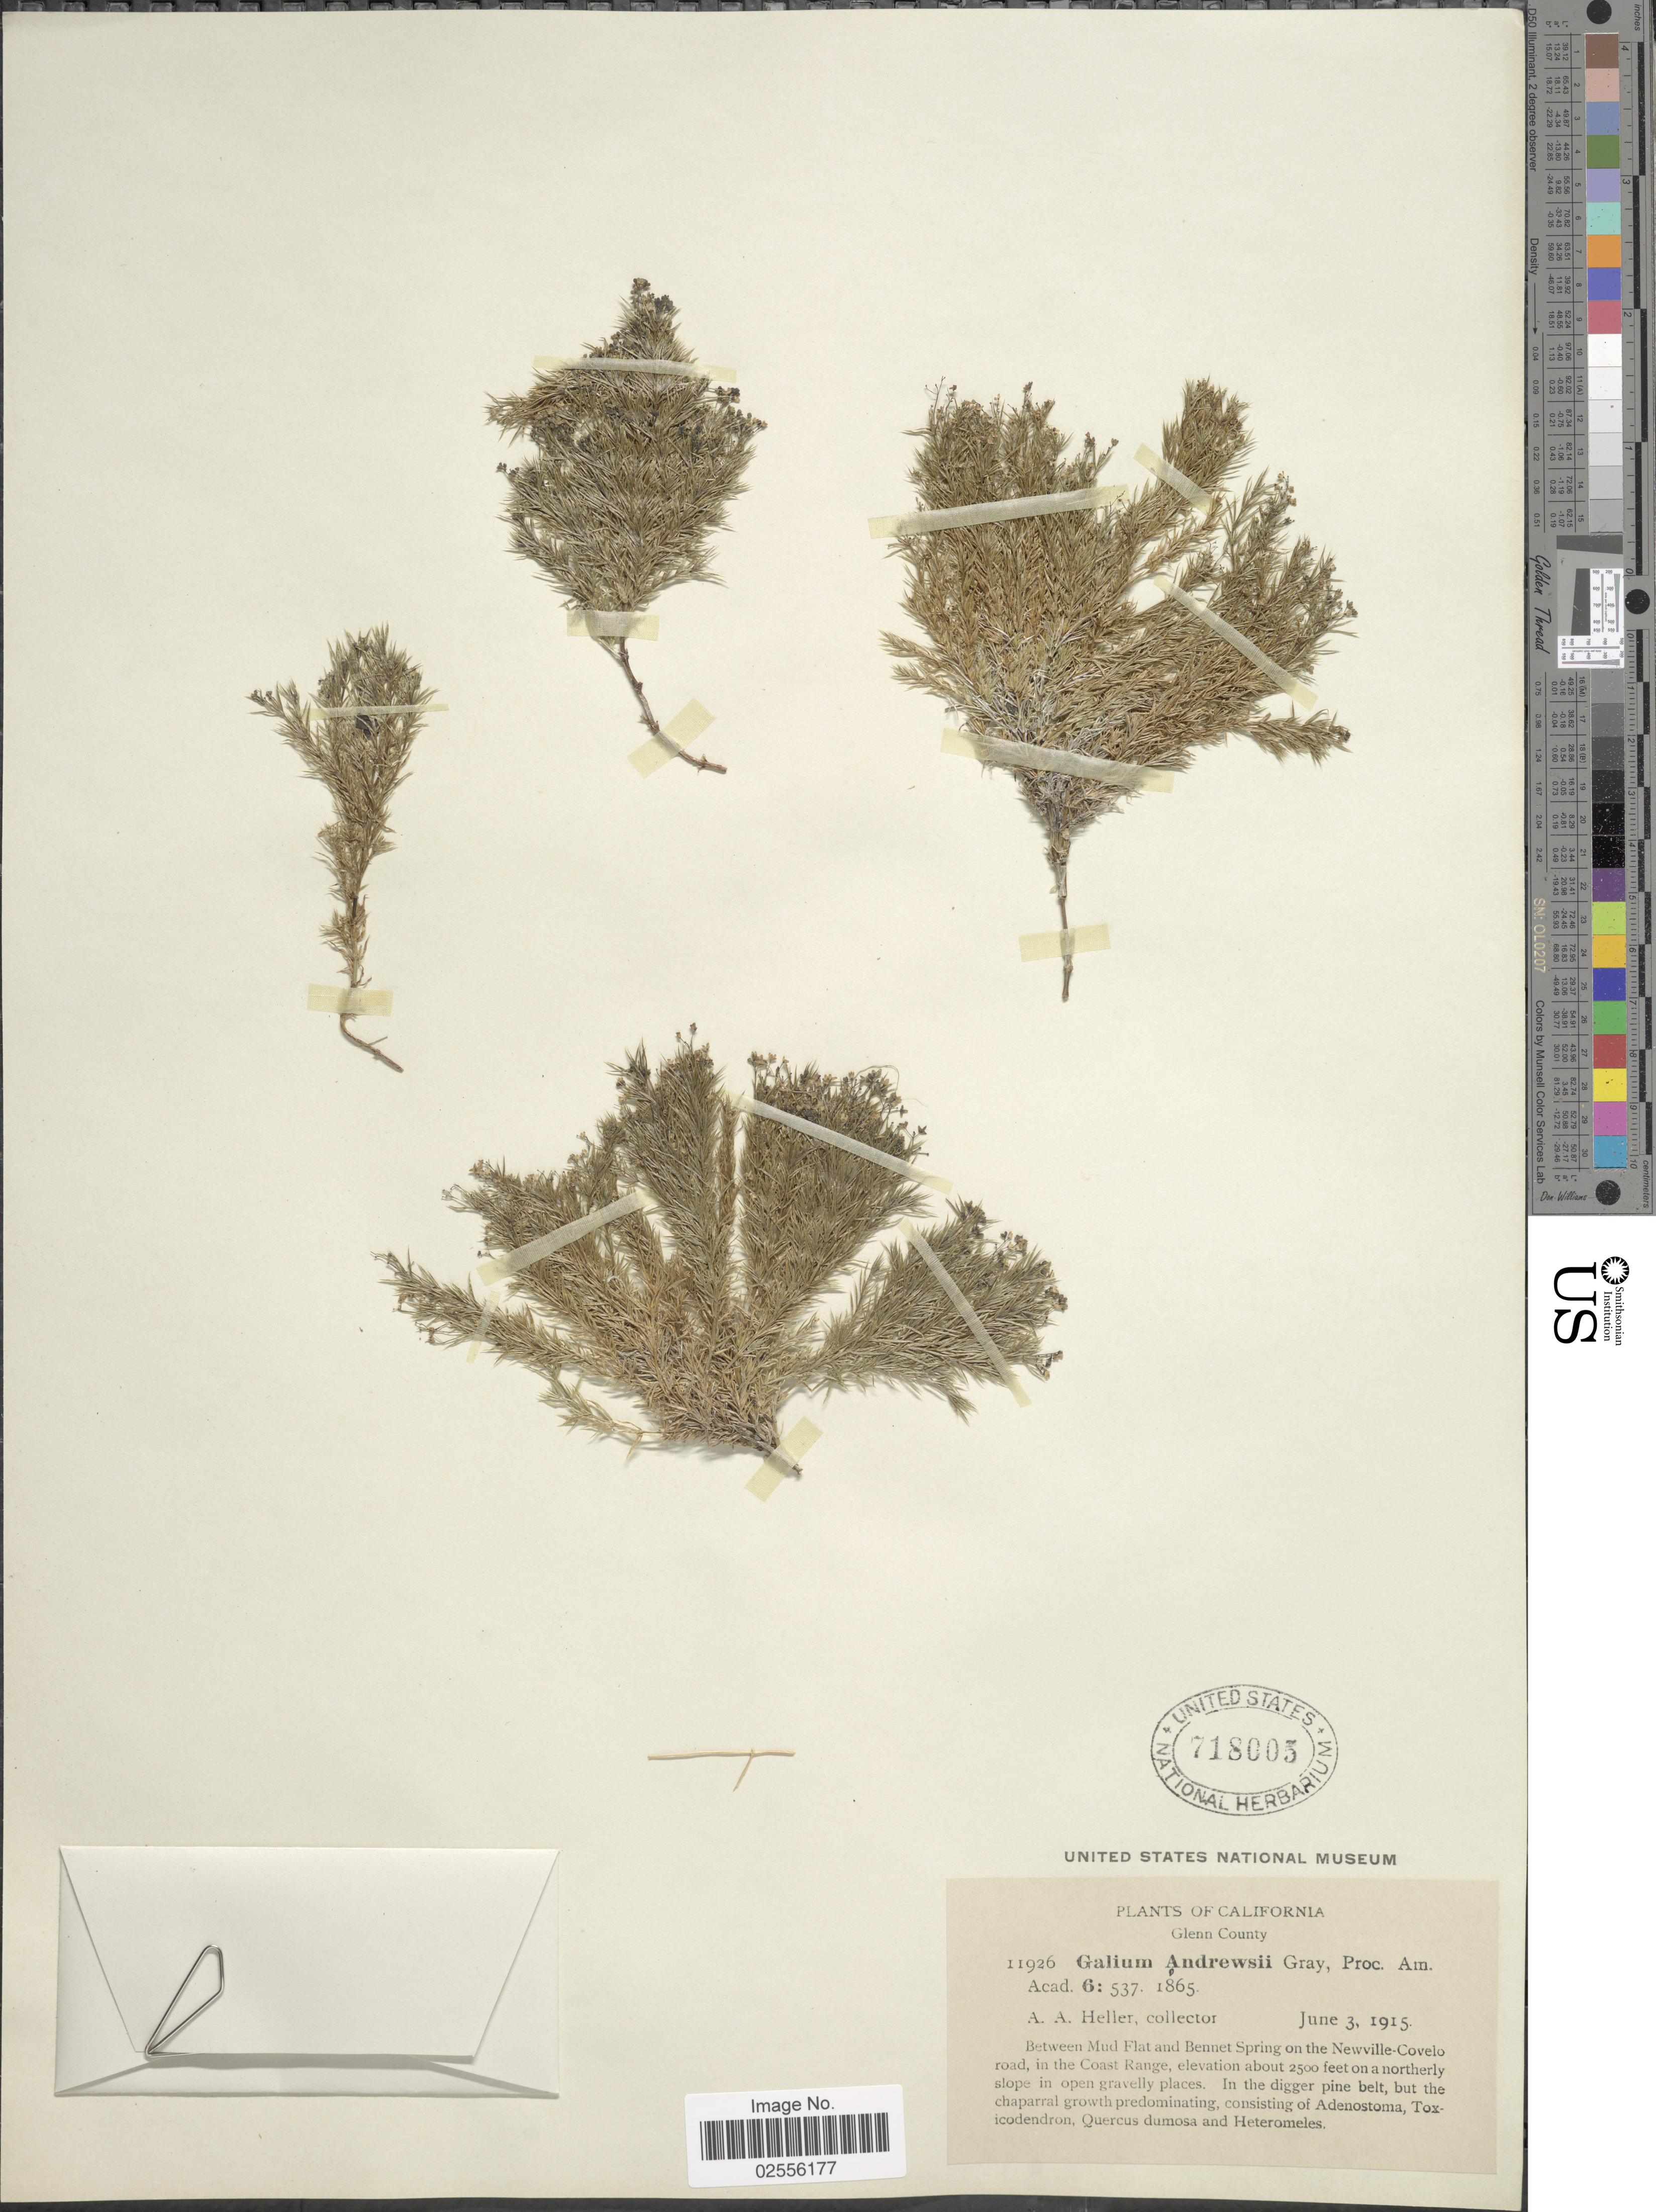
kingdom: Plantae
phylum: Tracheophyta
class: Magnoliopsida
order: Gentianales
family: Rubiaceae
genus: Galium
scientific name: Galium andrewsii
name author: A. Gray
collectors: A. A. Heller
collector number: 11926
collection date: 1915-06-03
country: United States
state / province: California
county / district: Glenn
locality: Glenn County, between Mud Flat and Bennet Spring on the Newville-Covelo road, in the Coast Range.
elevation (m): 762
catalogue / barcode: US 718005